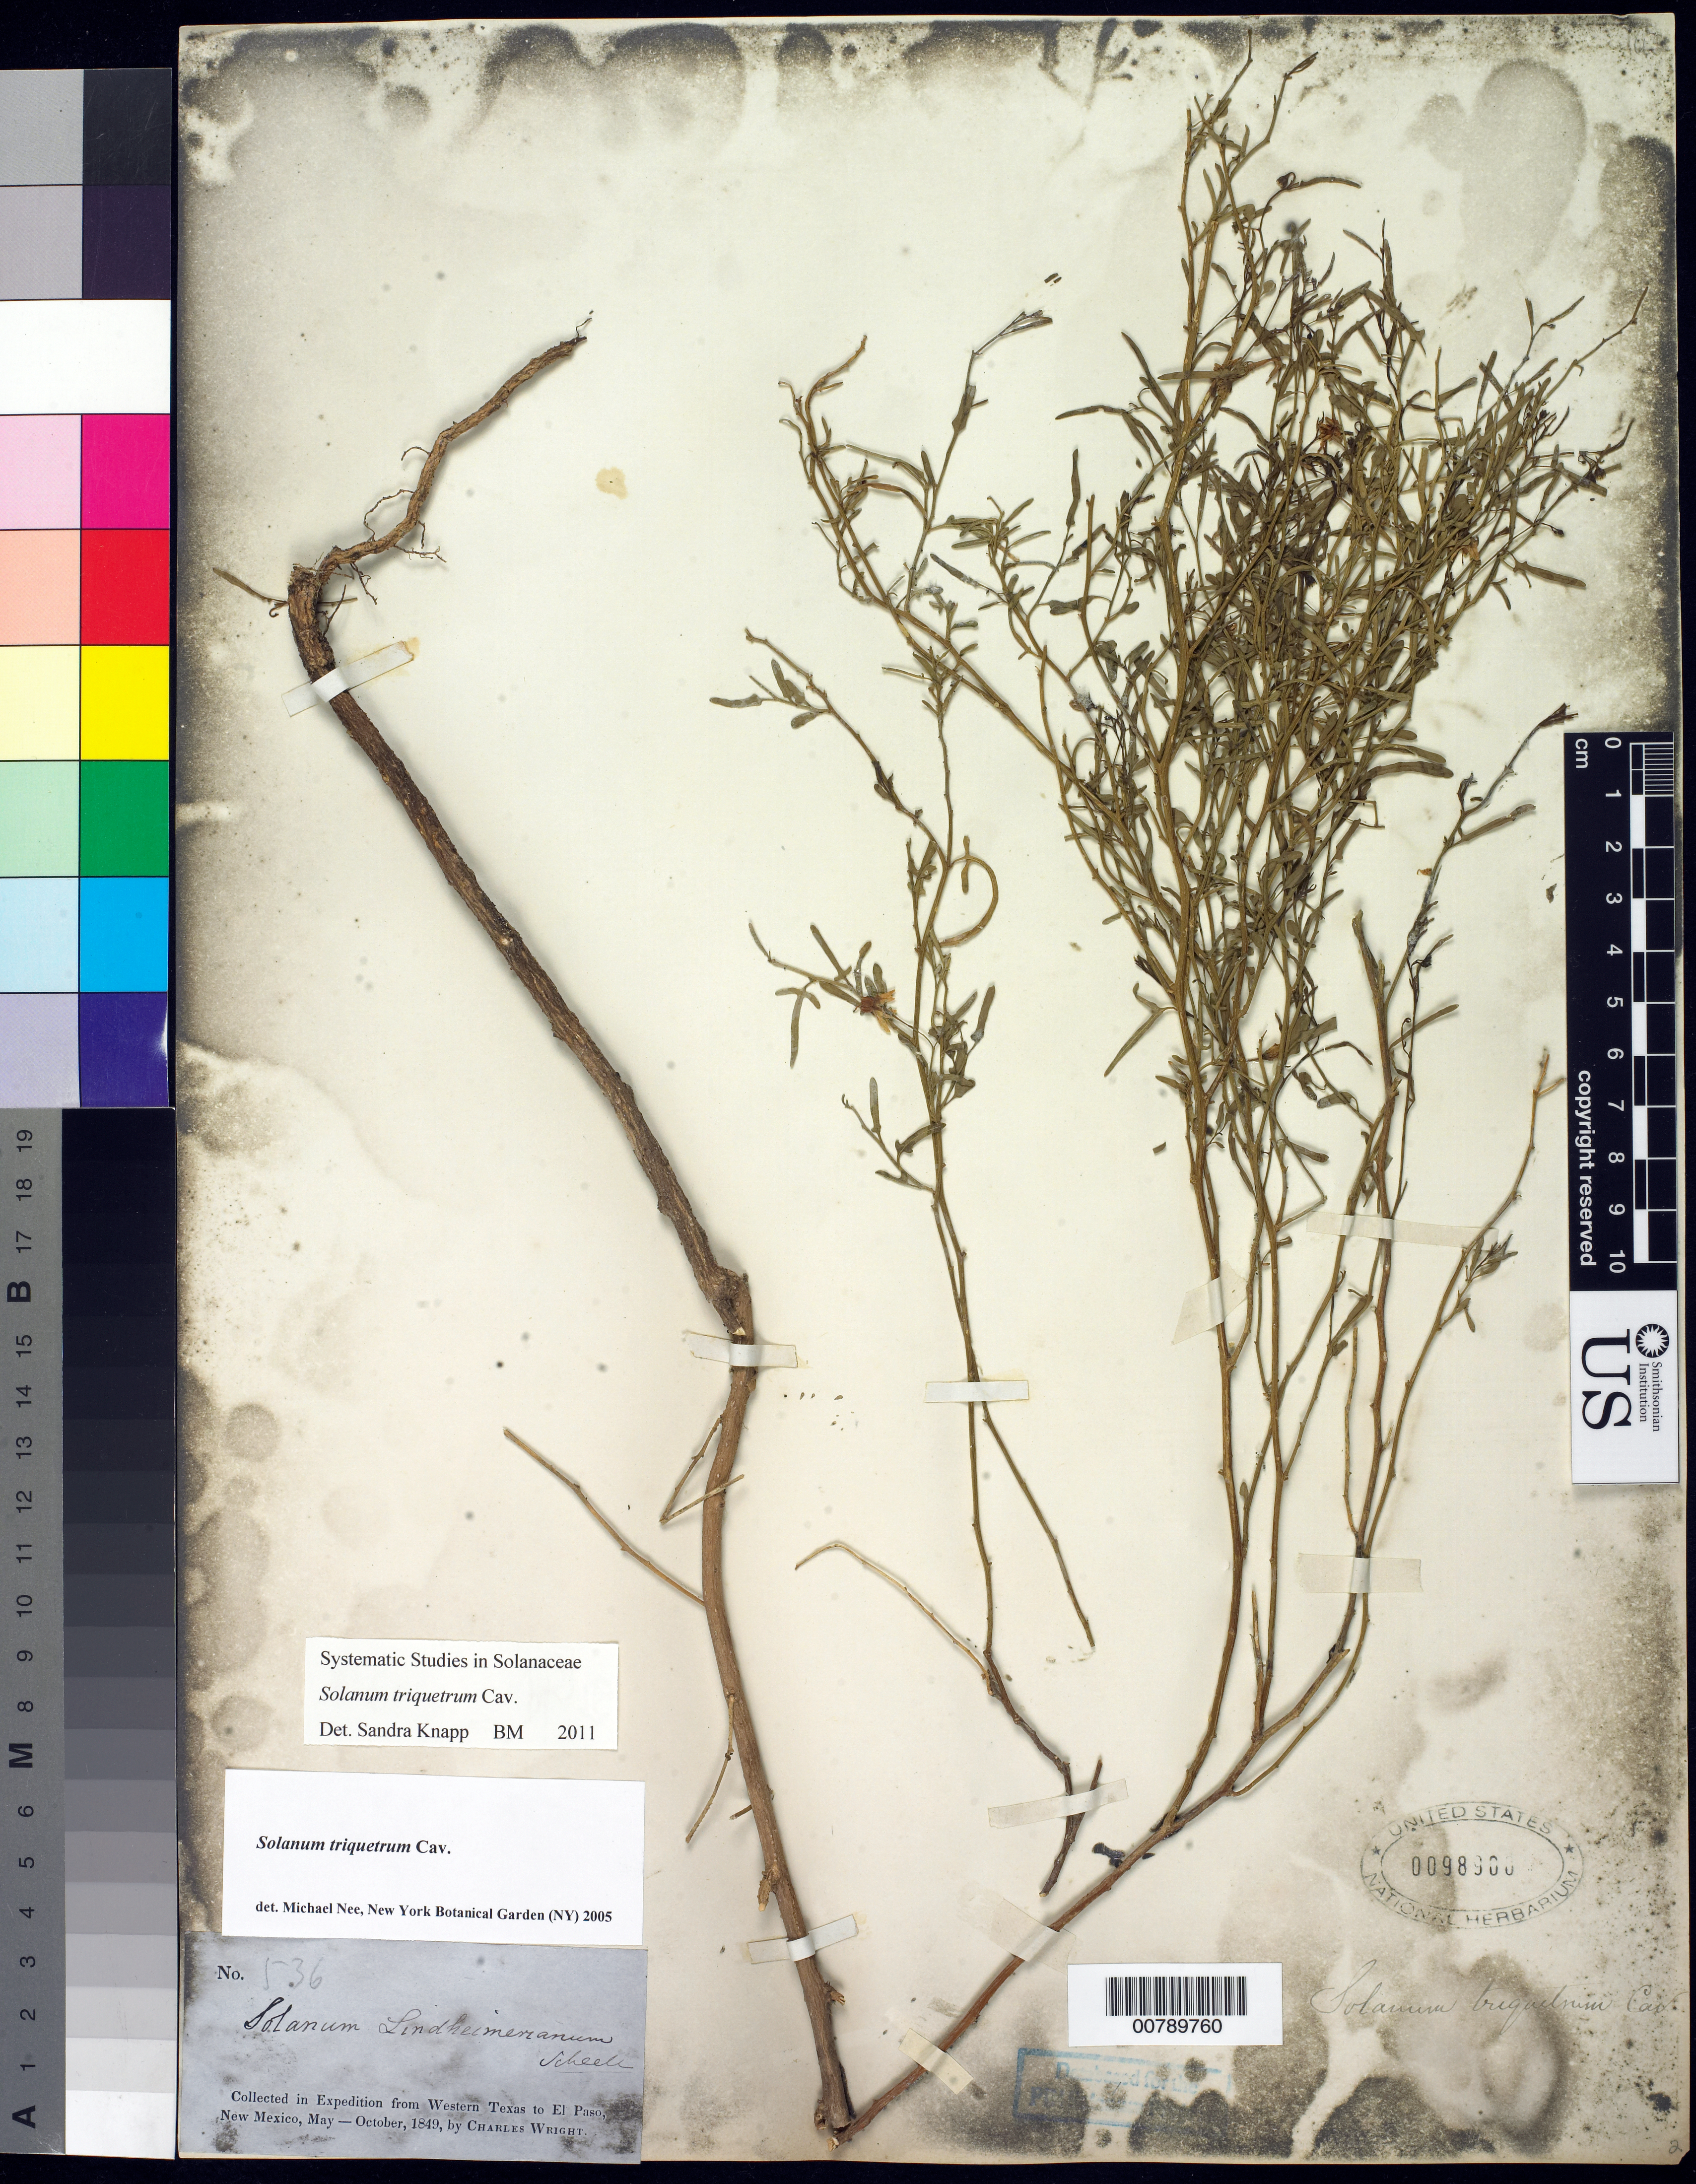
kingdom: Plantae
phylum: Tracheophyta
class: Magnoliopsida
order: Solanales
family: Solanaceae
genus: Solanum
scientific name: Solanum triquetrum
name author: Cav.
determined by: Knapp, S. D.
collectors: C. Wright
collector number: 536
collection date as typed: May to October 1849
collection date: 1849-05/1849-10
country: United States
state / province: Texas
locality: from western Texas to El Paso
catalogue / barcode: US 98900